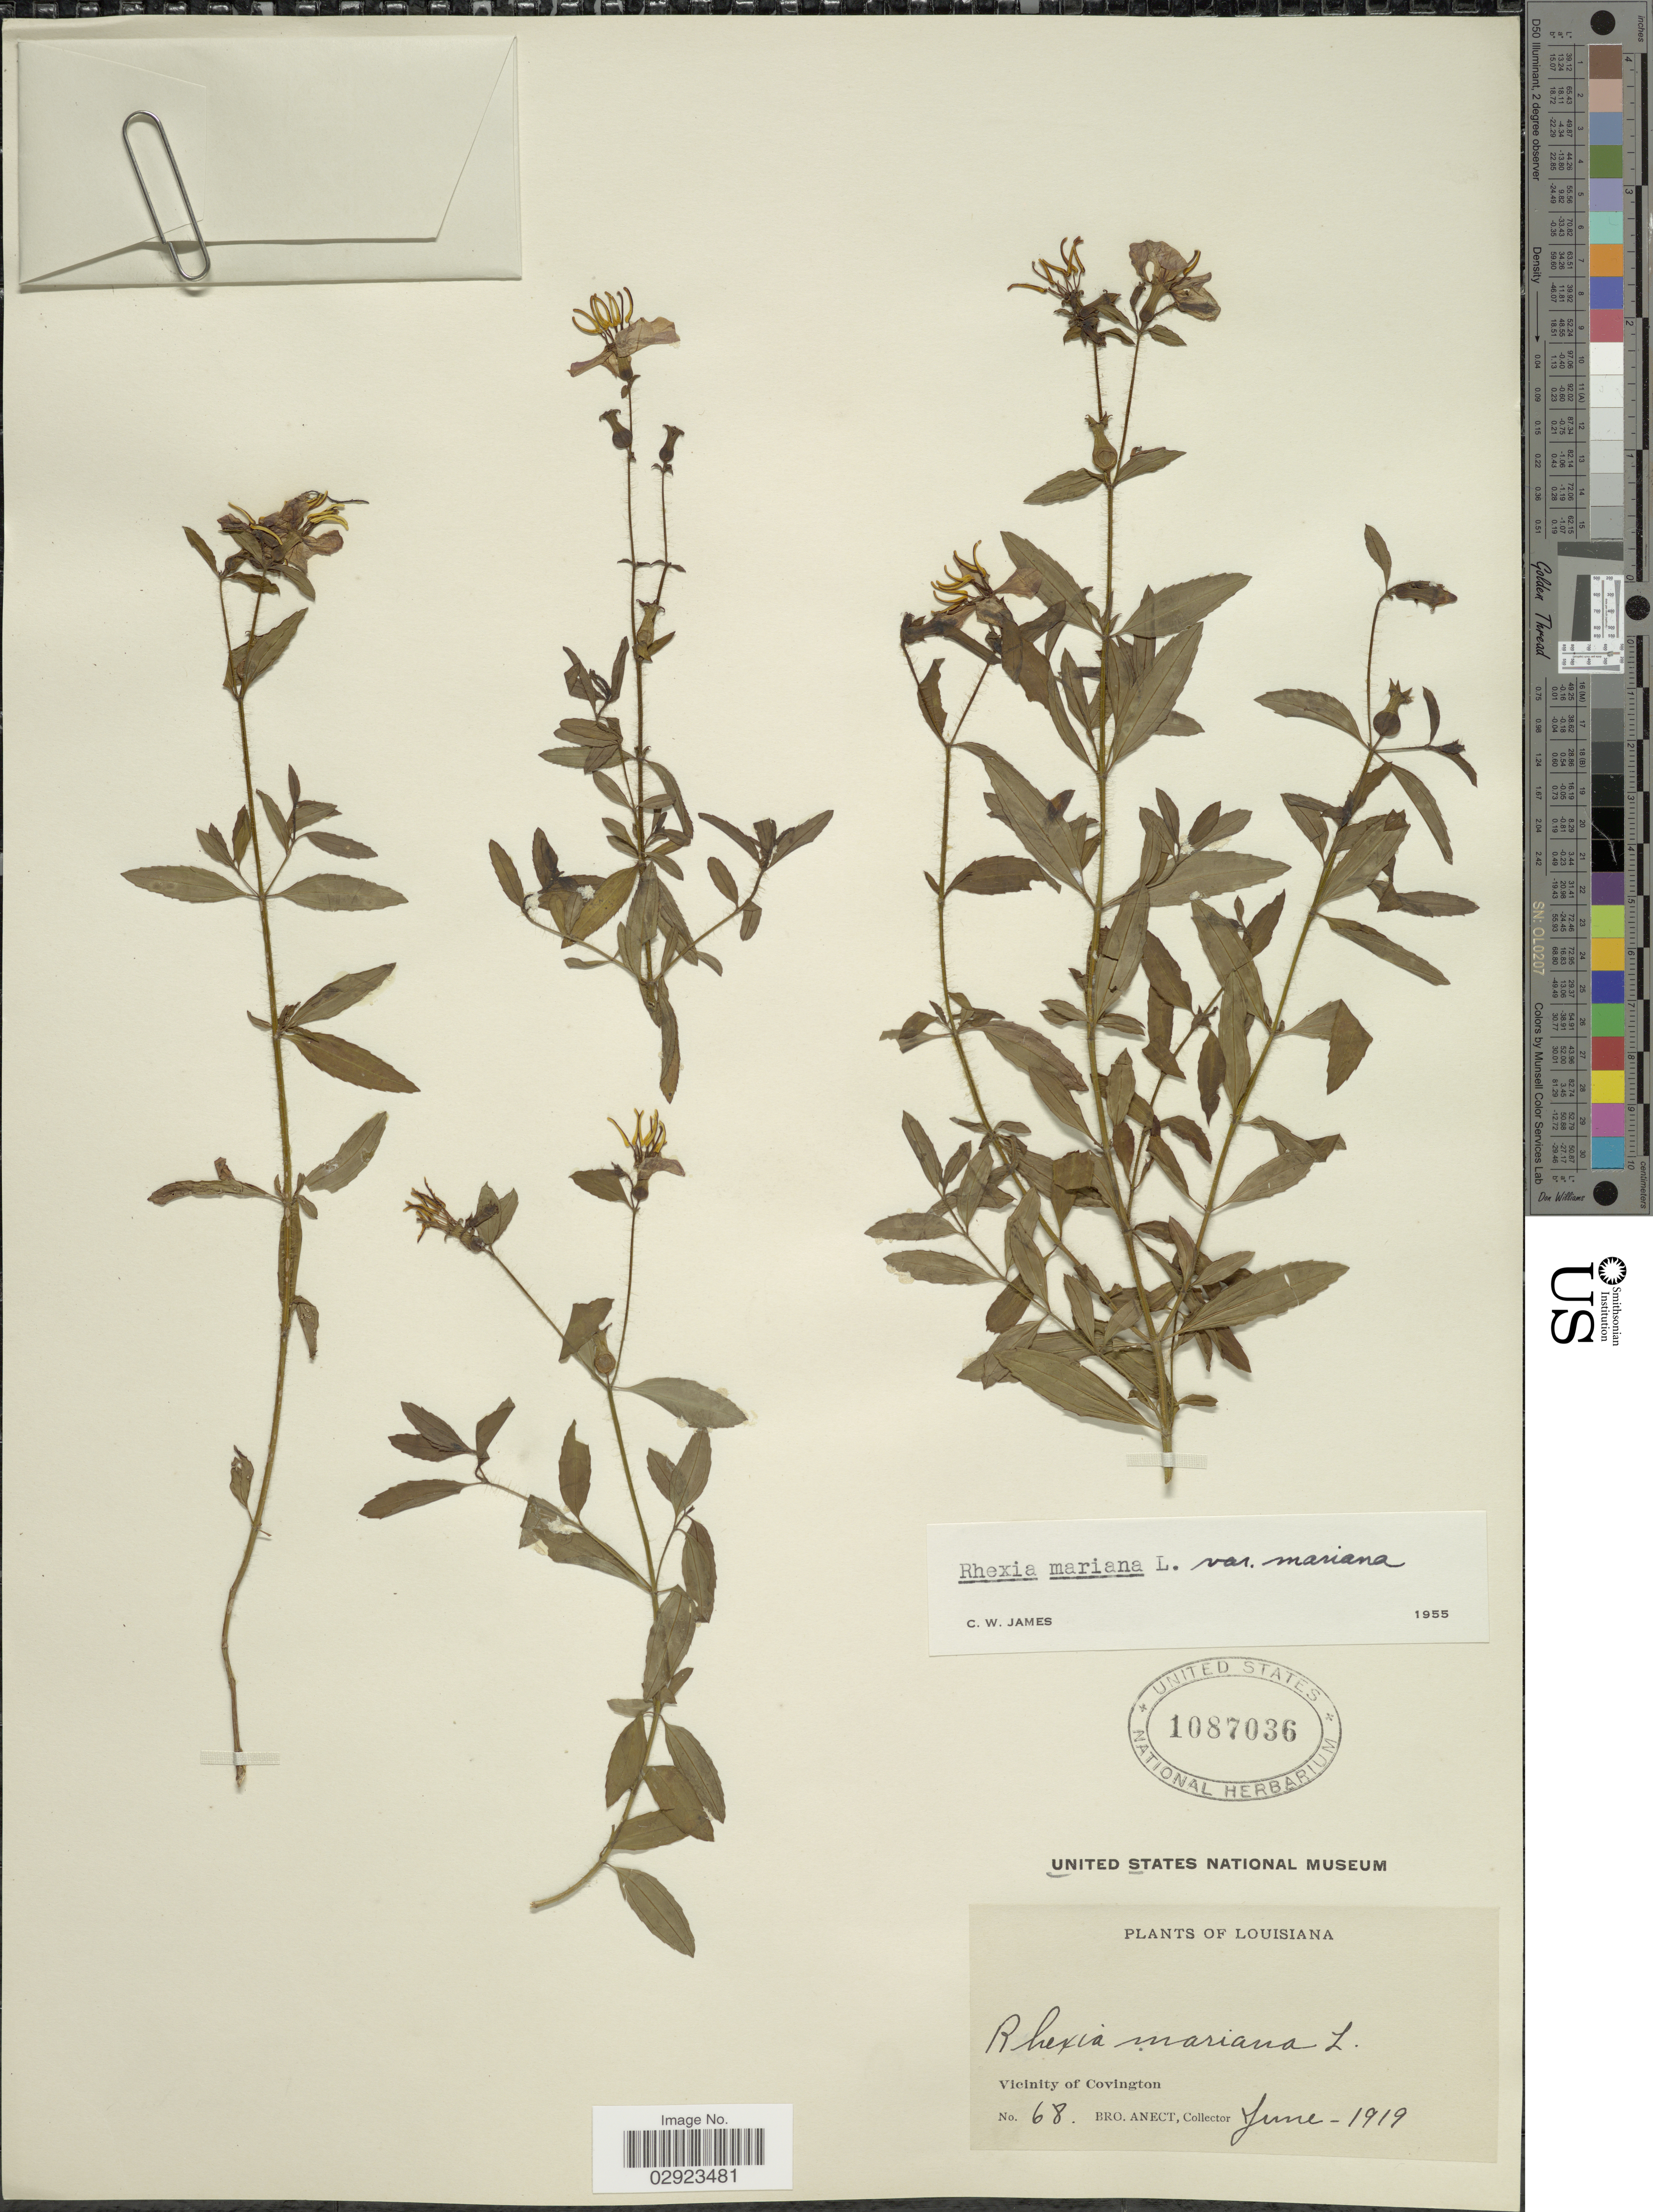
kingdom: Plantae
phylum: Tracheophyta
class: Magnoliopsida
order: Myrtales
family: Melastomataceae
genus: Rhexia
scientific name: Rhexia mariana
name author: L.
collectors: F. Hyacinth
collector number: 68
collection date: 1919-06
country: United States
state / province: Louisiana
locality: Vicinity of Covington.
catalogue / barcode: US 1087036